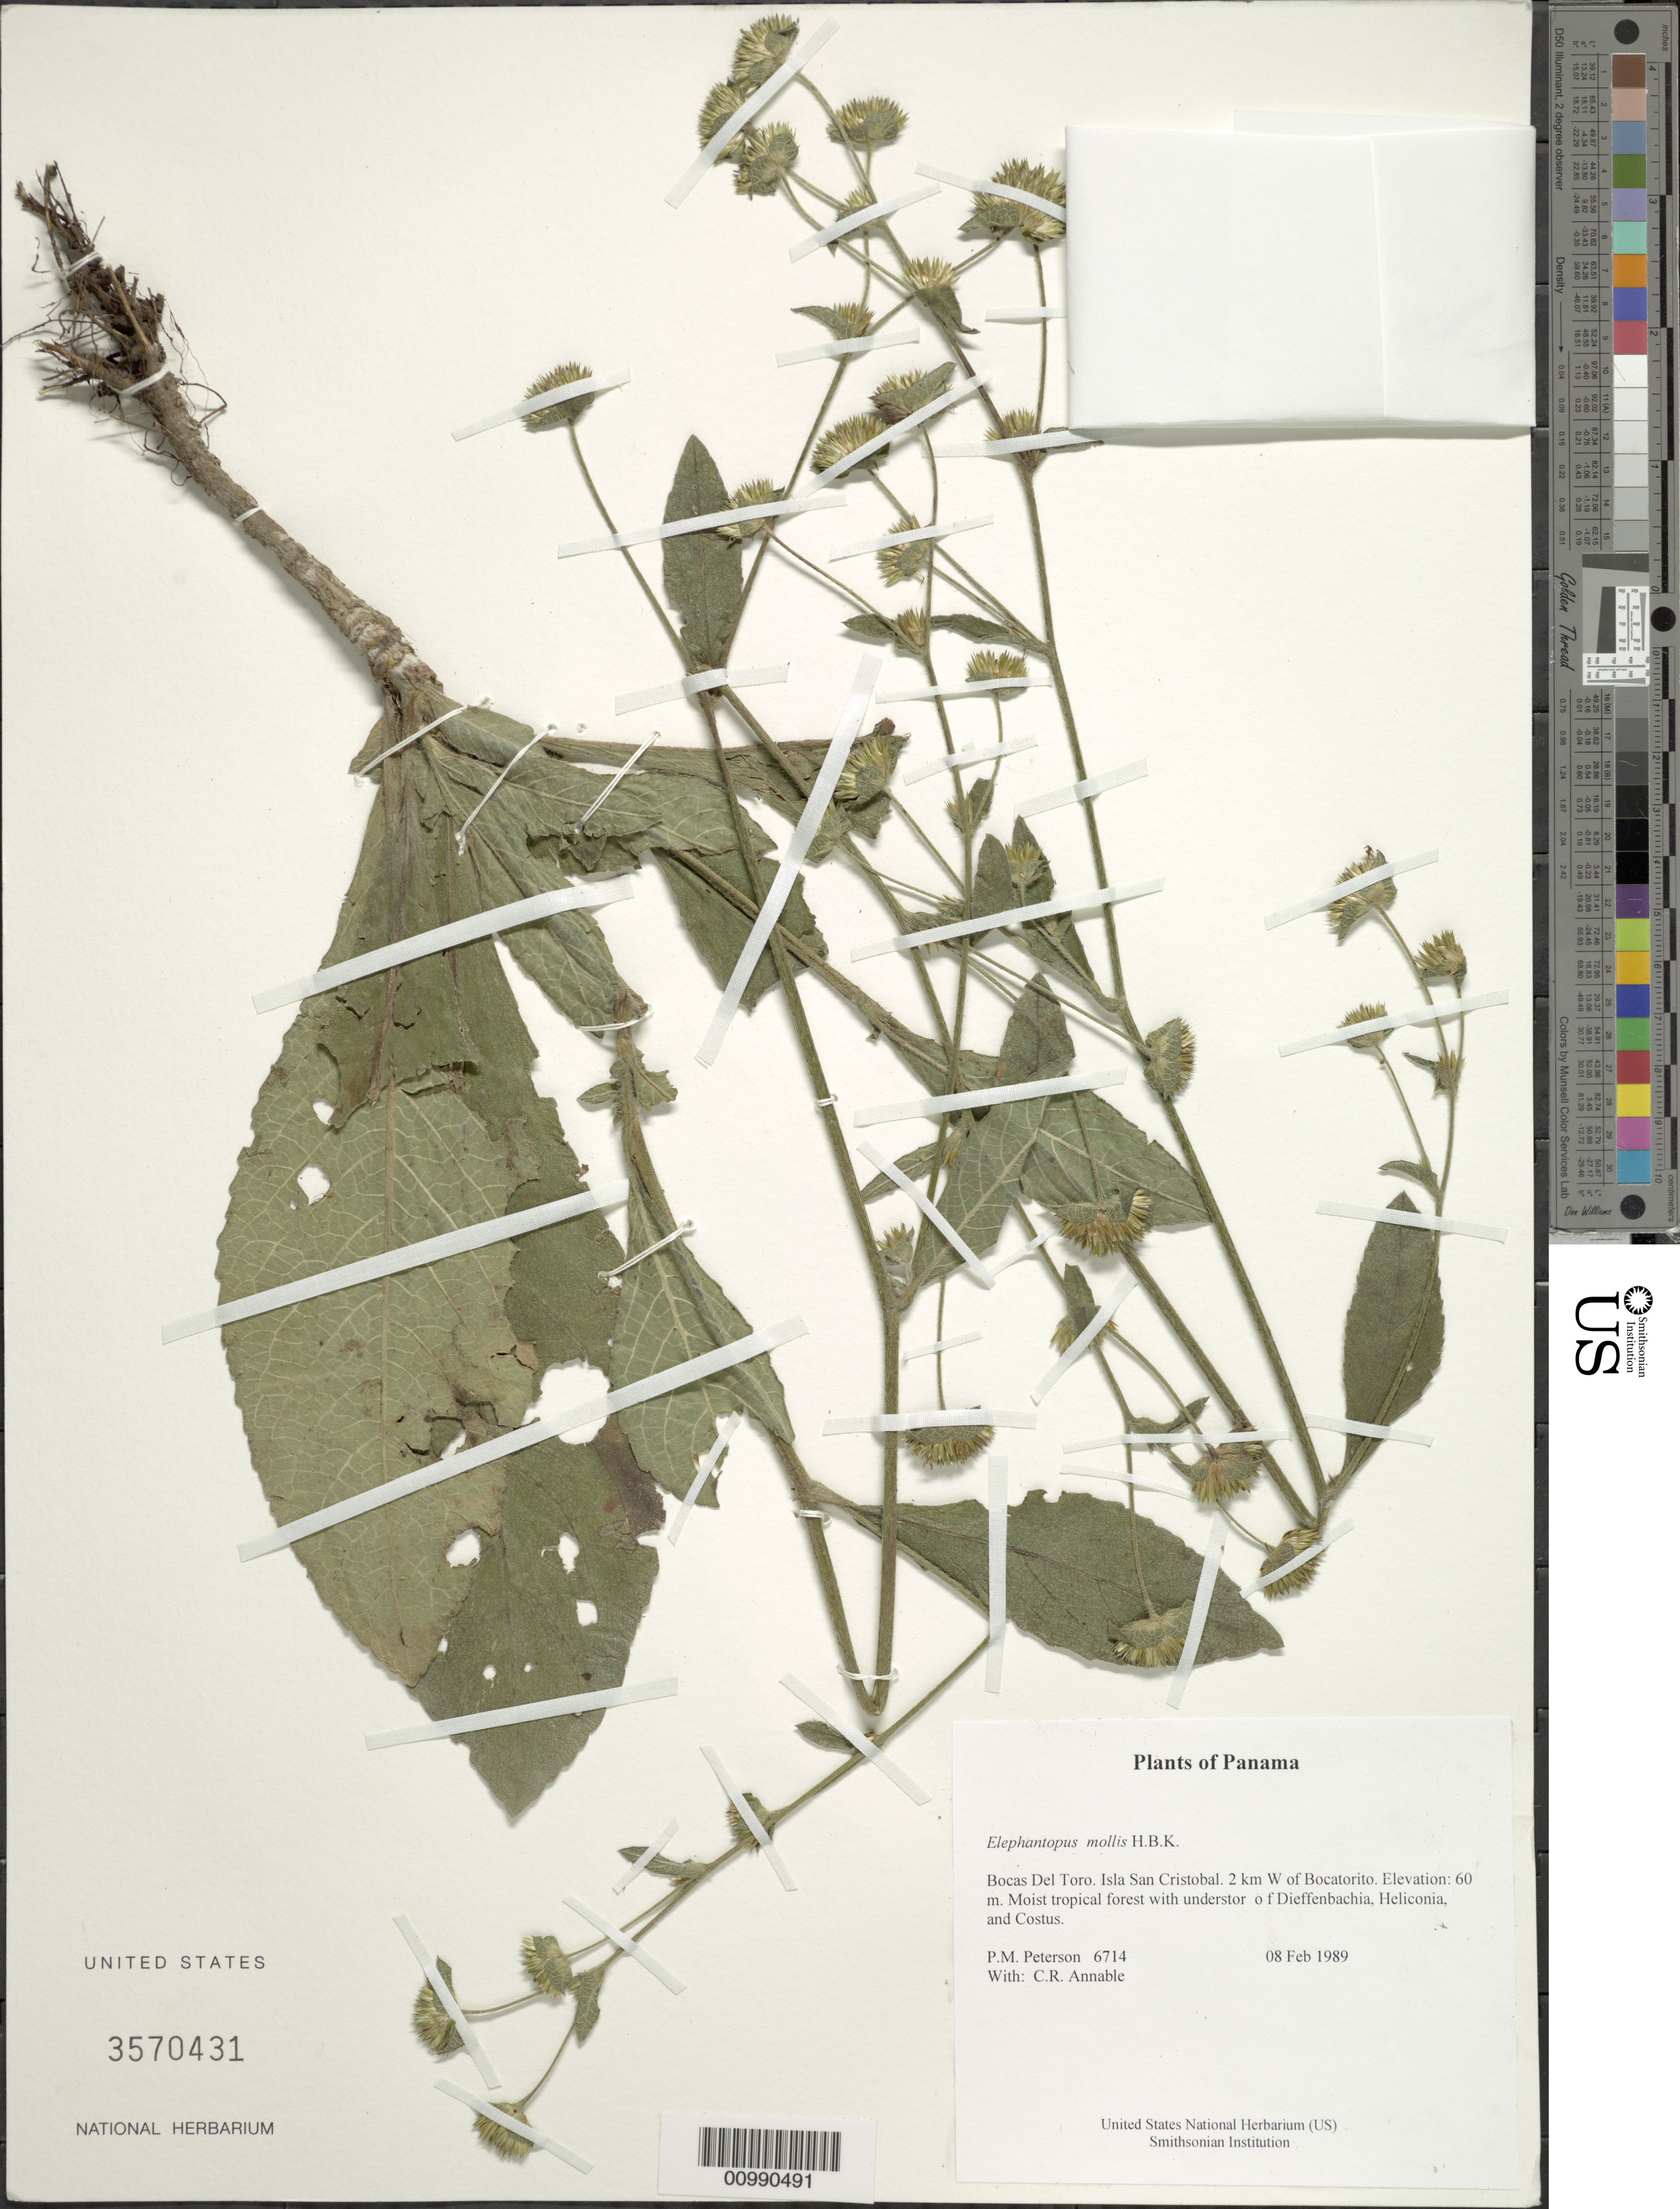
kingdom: Plantae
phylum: Tracheophyta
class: Magnoliopsida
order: Asterales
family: Asteraceae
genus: Elephantopus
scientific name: Elephantopus mollis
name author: Kunth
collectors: P. M. Peterson & C. R. Annable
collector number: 06714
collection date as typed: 08 Feb 1989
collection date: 1989-02-08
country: Panama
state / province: Bocas del Toro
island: San Cristobal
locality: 2 km W of Bocatorito.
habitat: Moist tropical forest with understory of Dieffenbachia, Heliconia, and Costus.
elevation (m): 60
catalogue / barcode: US 3570431